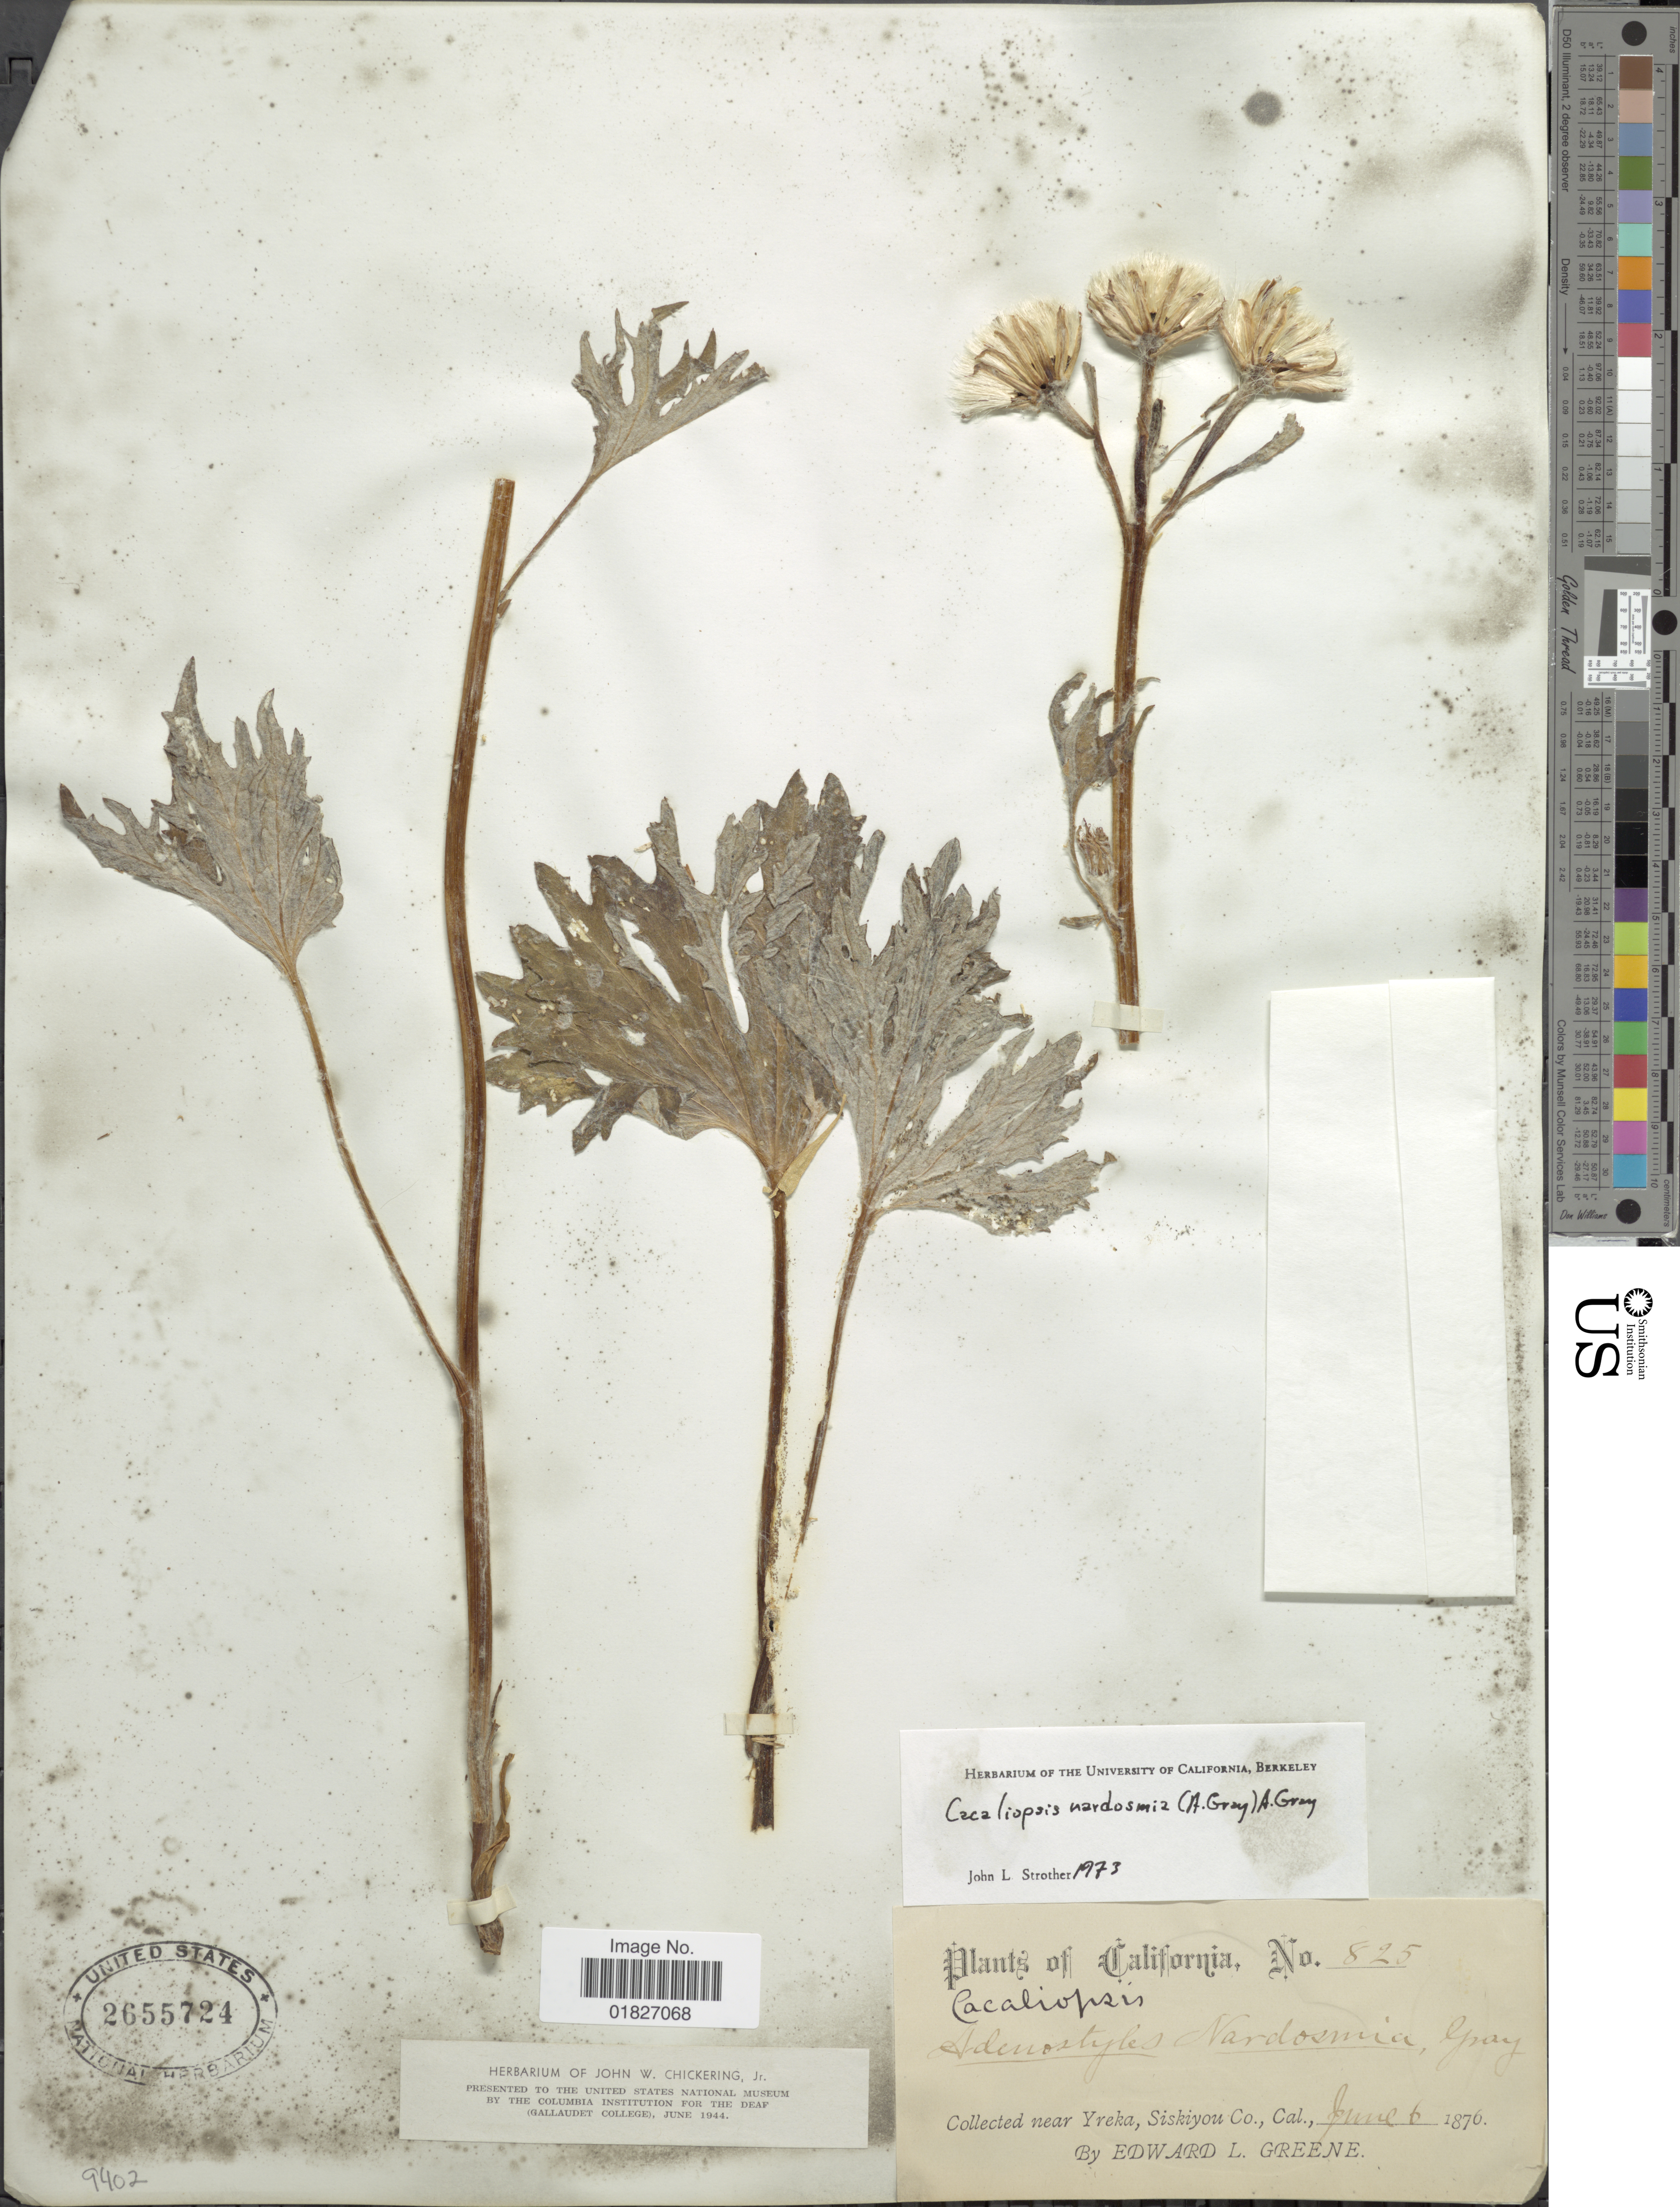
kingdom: Plantae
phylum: Tracheophyta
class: Magnoliopsida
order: Asterales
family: Asteraceae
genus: Cacaliopsis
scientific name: Cacaliopsis nardosmia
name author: A. Gray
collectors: E. L. Greene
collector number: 825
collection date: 1876-06-06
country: United States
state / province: California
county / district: Siskiyou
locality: Yreka, Siskiyou Co., Cal.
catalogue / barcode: US 2655724